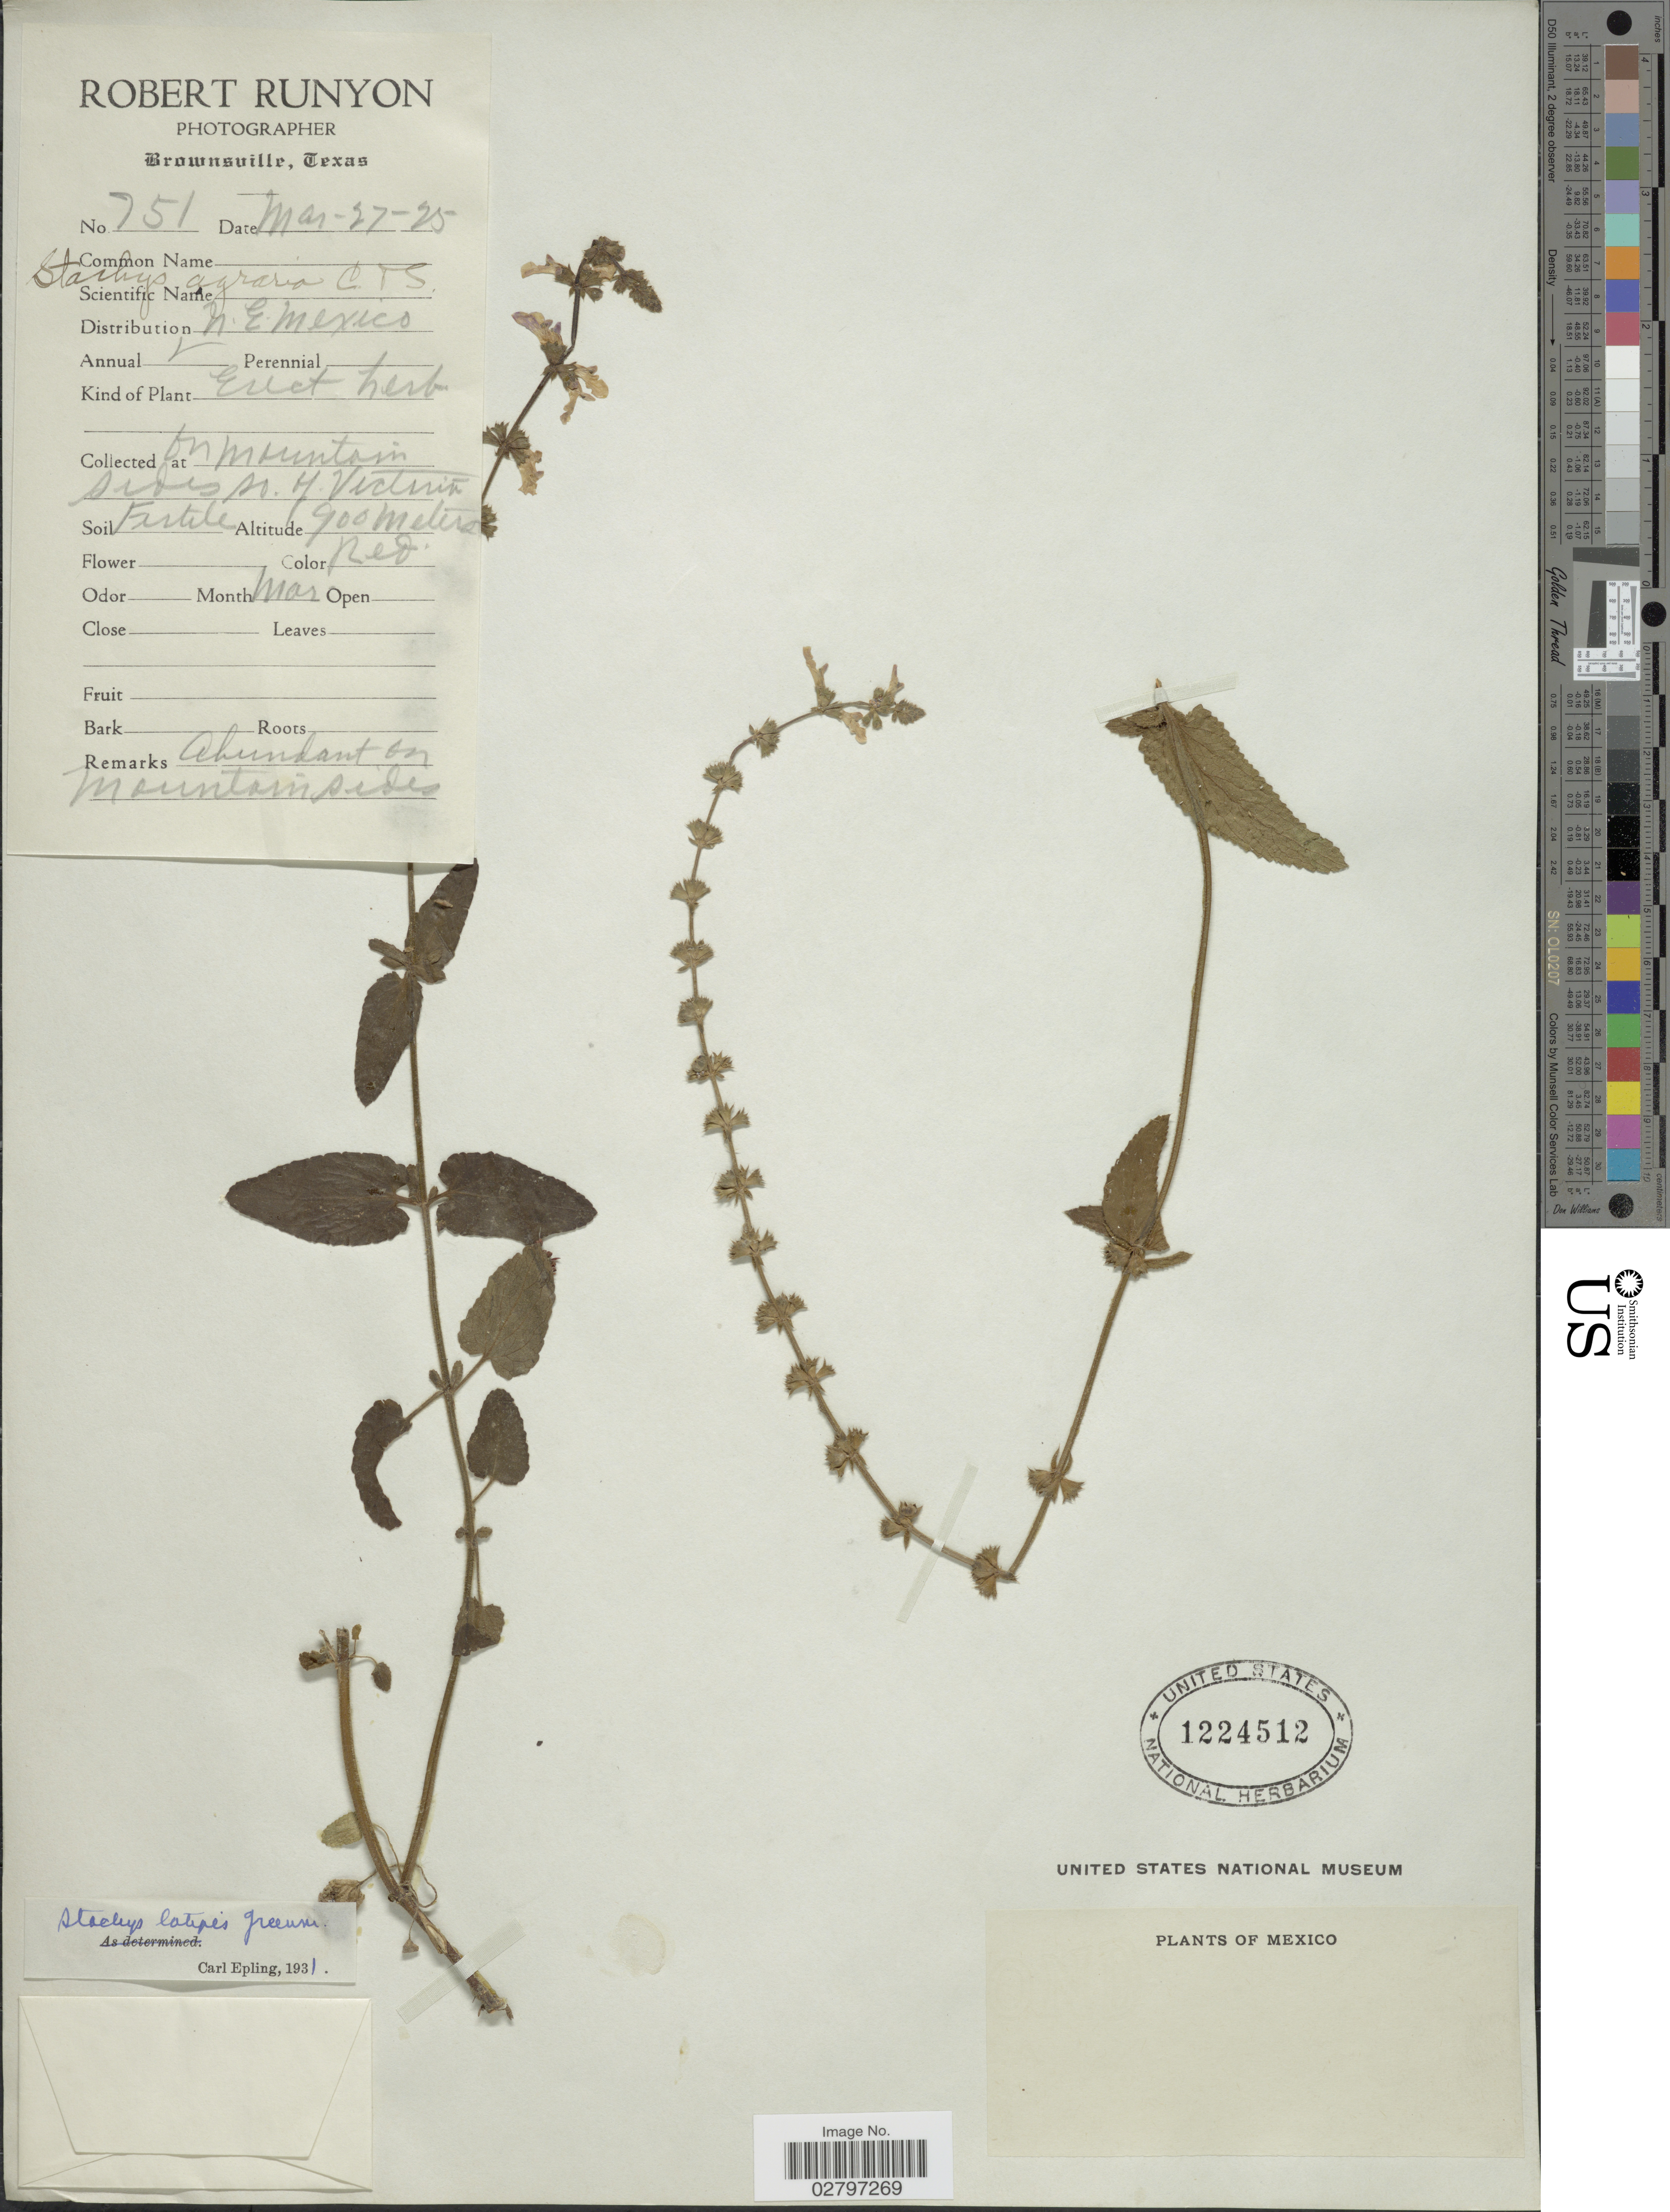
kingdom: Plantae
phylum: Tracheophyta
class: Magnoliopsida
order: Lamiales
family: Lamiaceae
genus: Stachys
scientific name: Stachys latipes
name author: Greenm.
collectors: R. Runyon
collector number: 751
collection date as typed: Transcribed d/m/y: 27/3/25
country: Mexico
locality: N.E. Mexico, on mountain sides so. of Victoria.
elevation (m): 900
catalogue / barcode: US 1224512